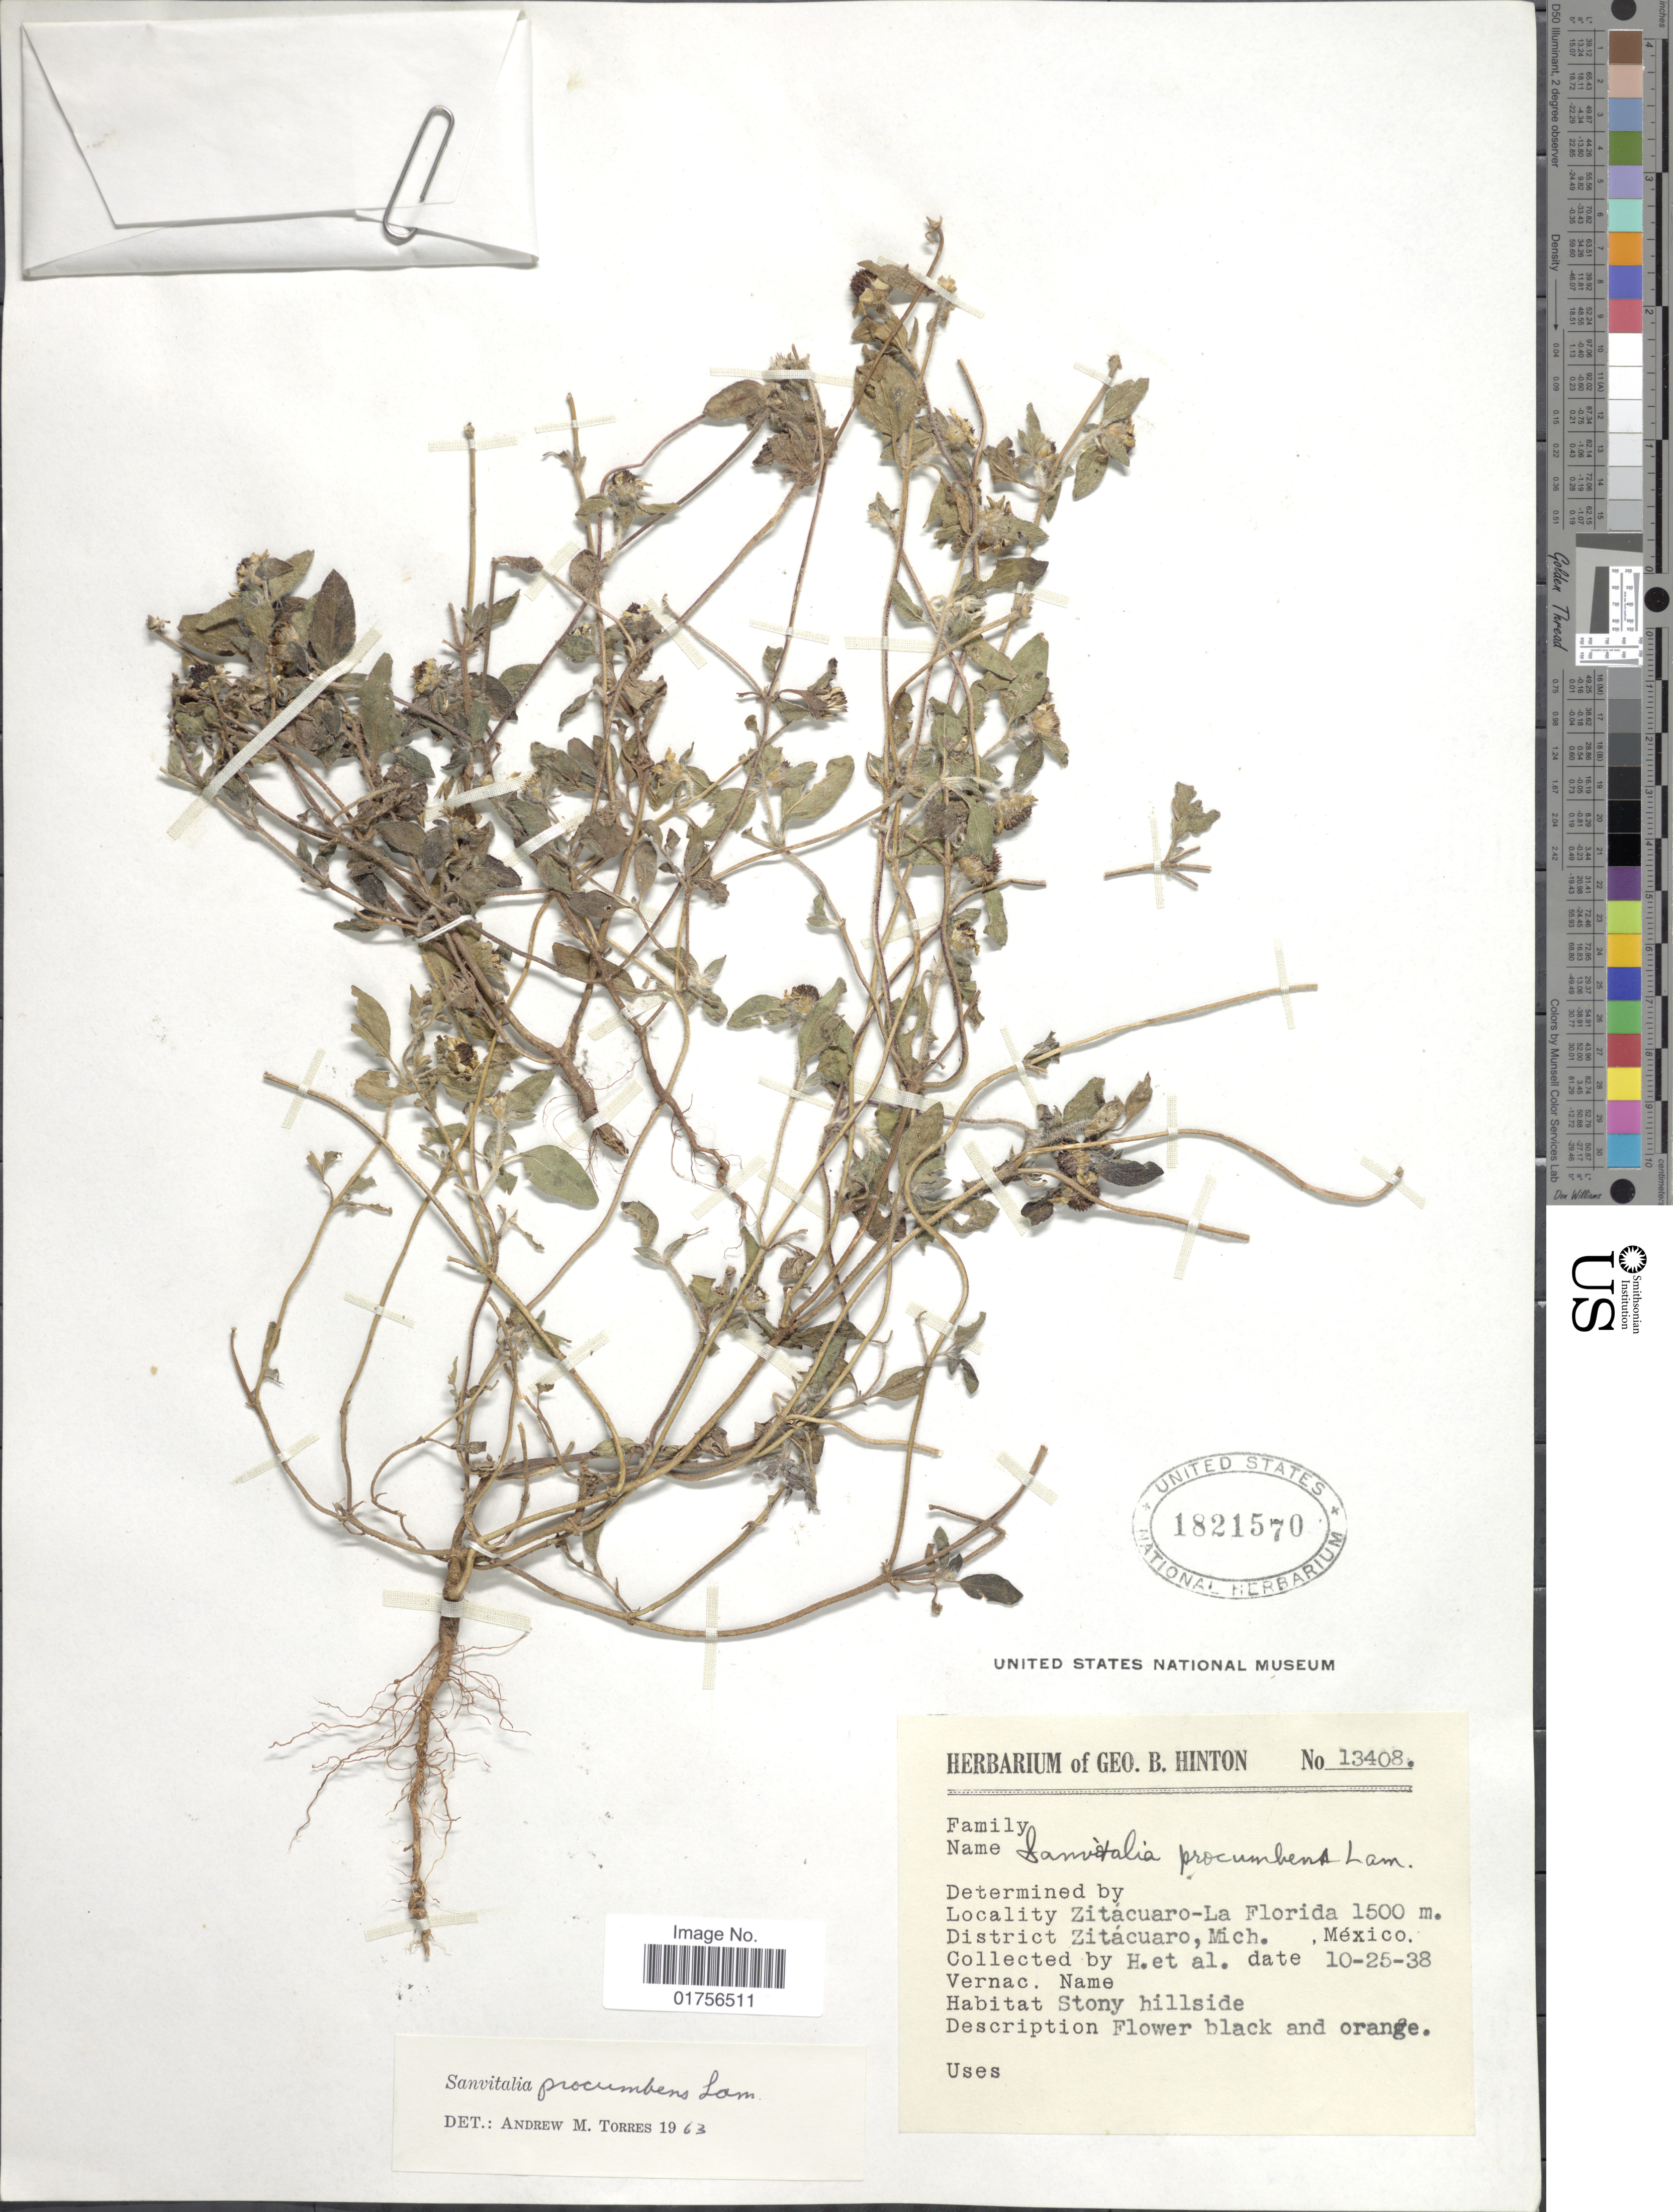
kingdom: Plantae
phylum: Tracheophyta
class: Magnoliopsida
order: Asterales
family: Asteraceae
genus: Sanvitalia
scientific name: Sanvitalia procumbens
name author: Lam.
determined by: Skibicki, Samuel V.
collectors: G. B. Hinton & et al.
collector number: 13408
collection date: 1938-10-25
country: Mexico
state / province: Michoacán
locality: Zitacuaro-La Florida, District Zitacuaro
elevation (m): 1500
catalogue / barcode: US 1821570